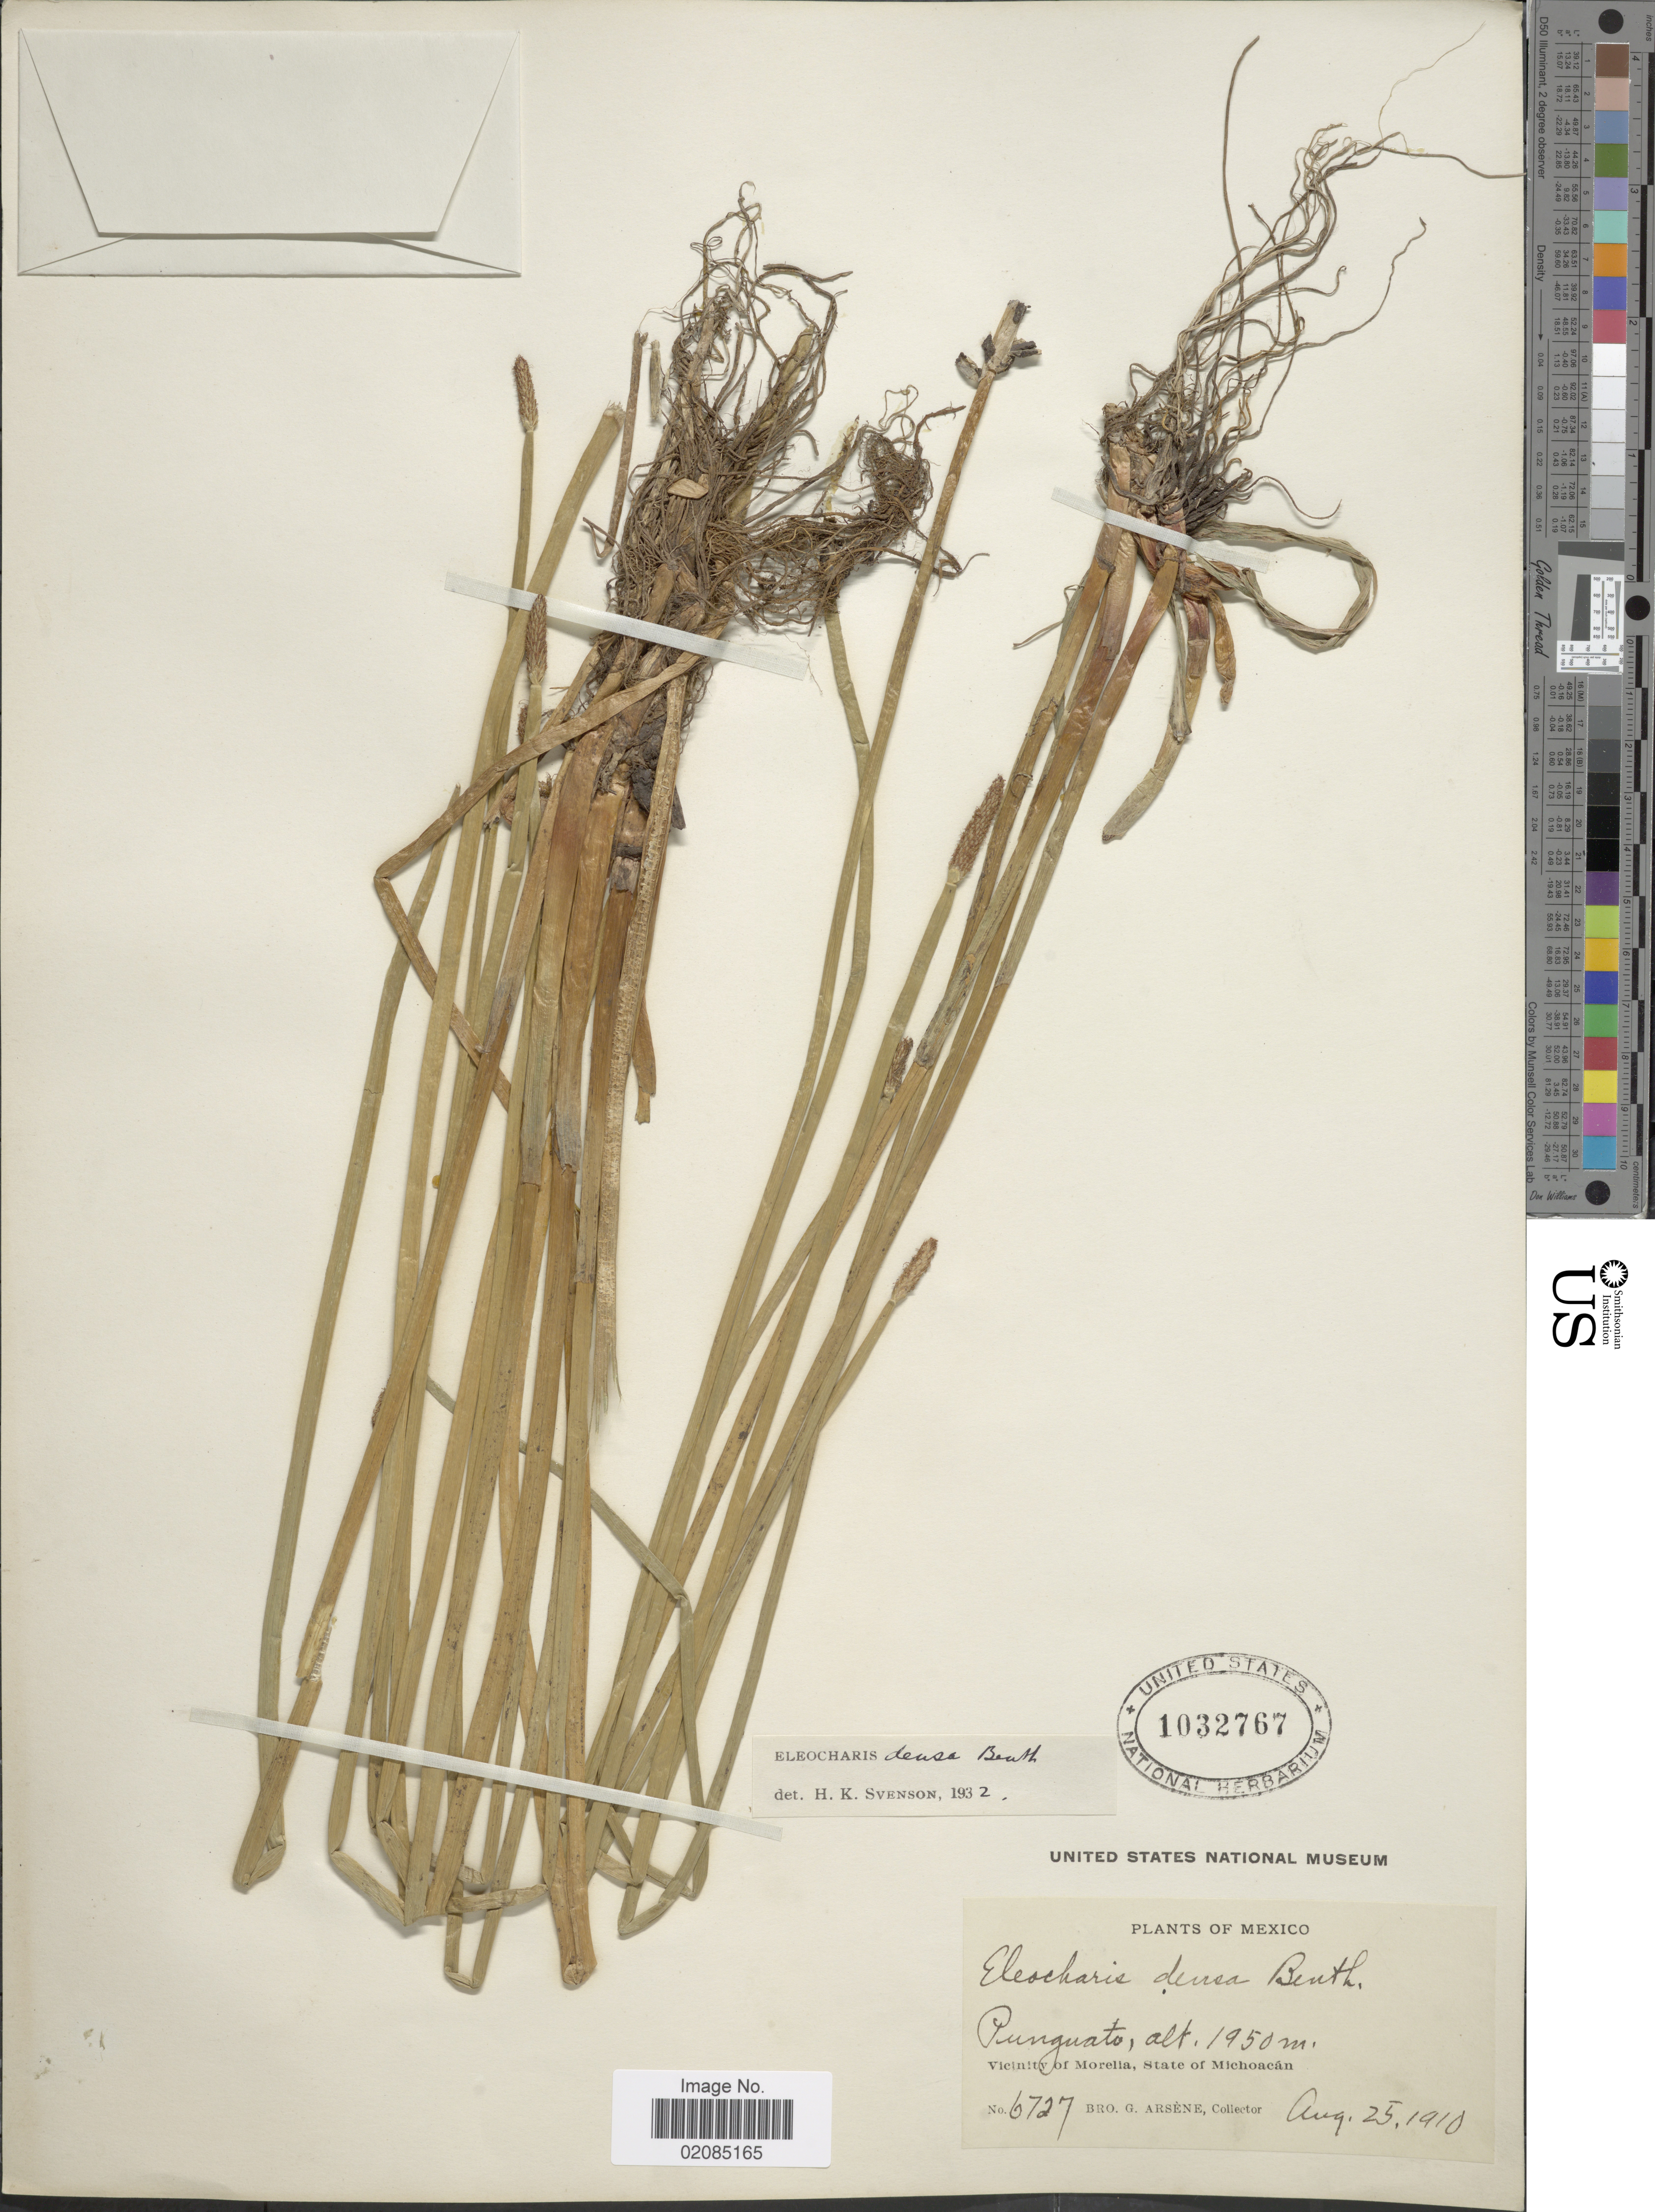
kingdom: Plantae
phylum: Tracheophyta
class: Liliopsida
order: Poales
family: Cyperaceae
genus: Eleocharis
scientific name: Eleocharis densa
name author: Benth.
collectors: Bro. G. Arsène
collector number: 6727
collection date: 1910-08-25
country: Mexico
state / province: Michoacán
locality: Punguato, Vicinity of Morelia.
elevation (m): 1950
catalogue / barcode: US 1032767